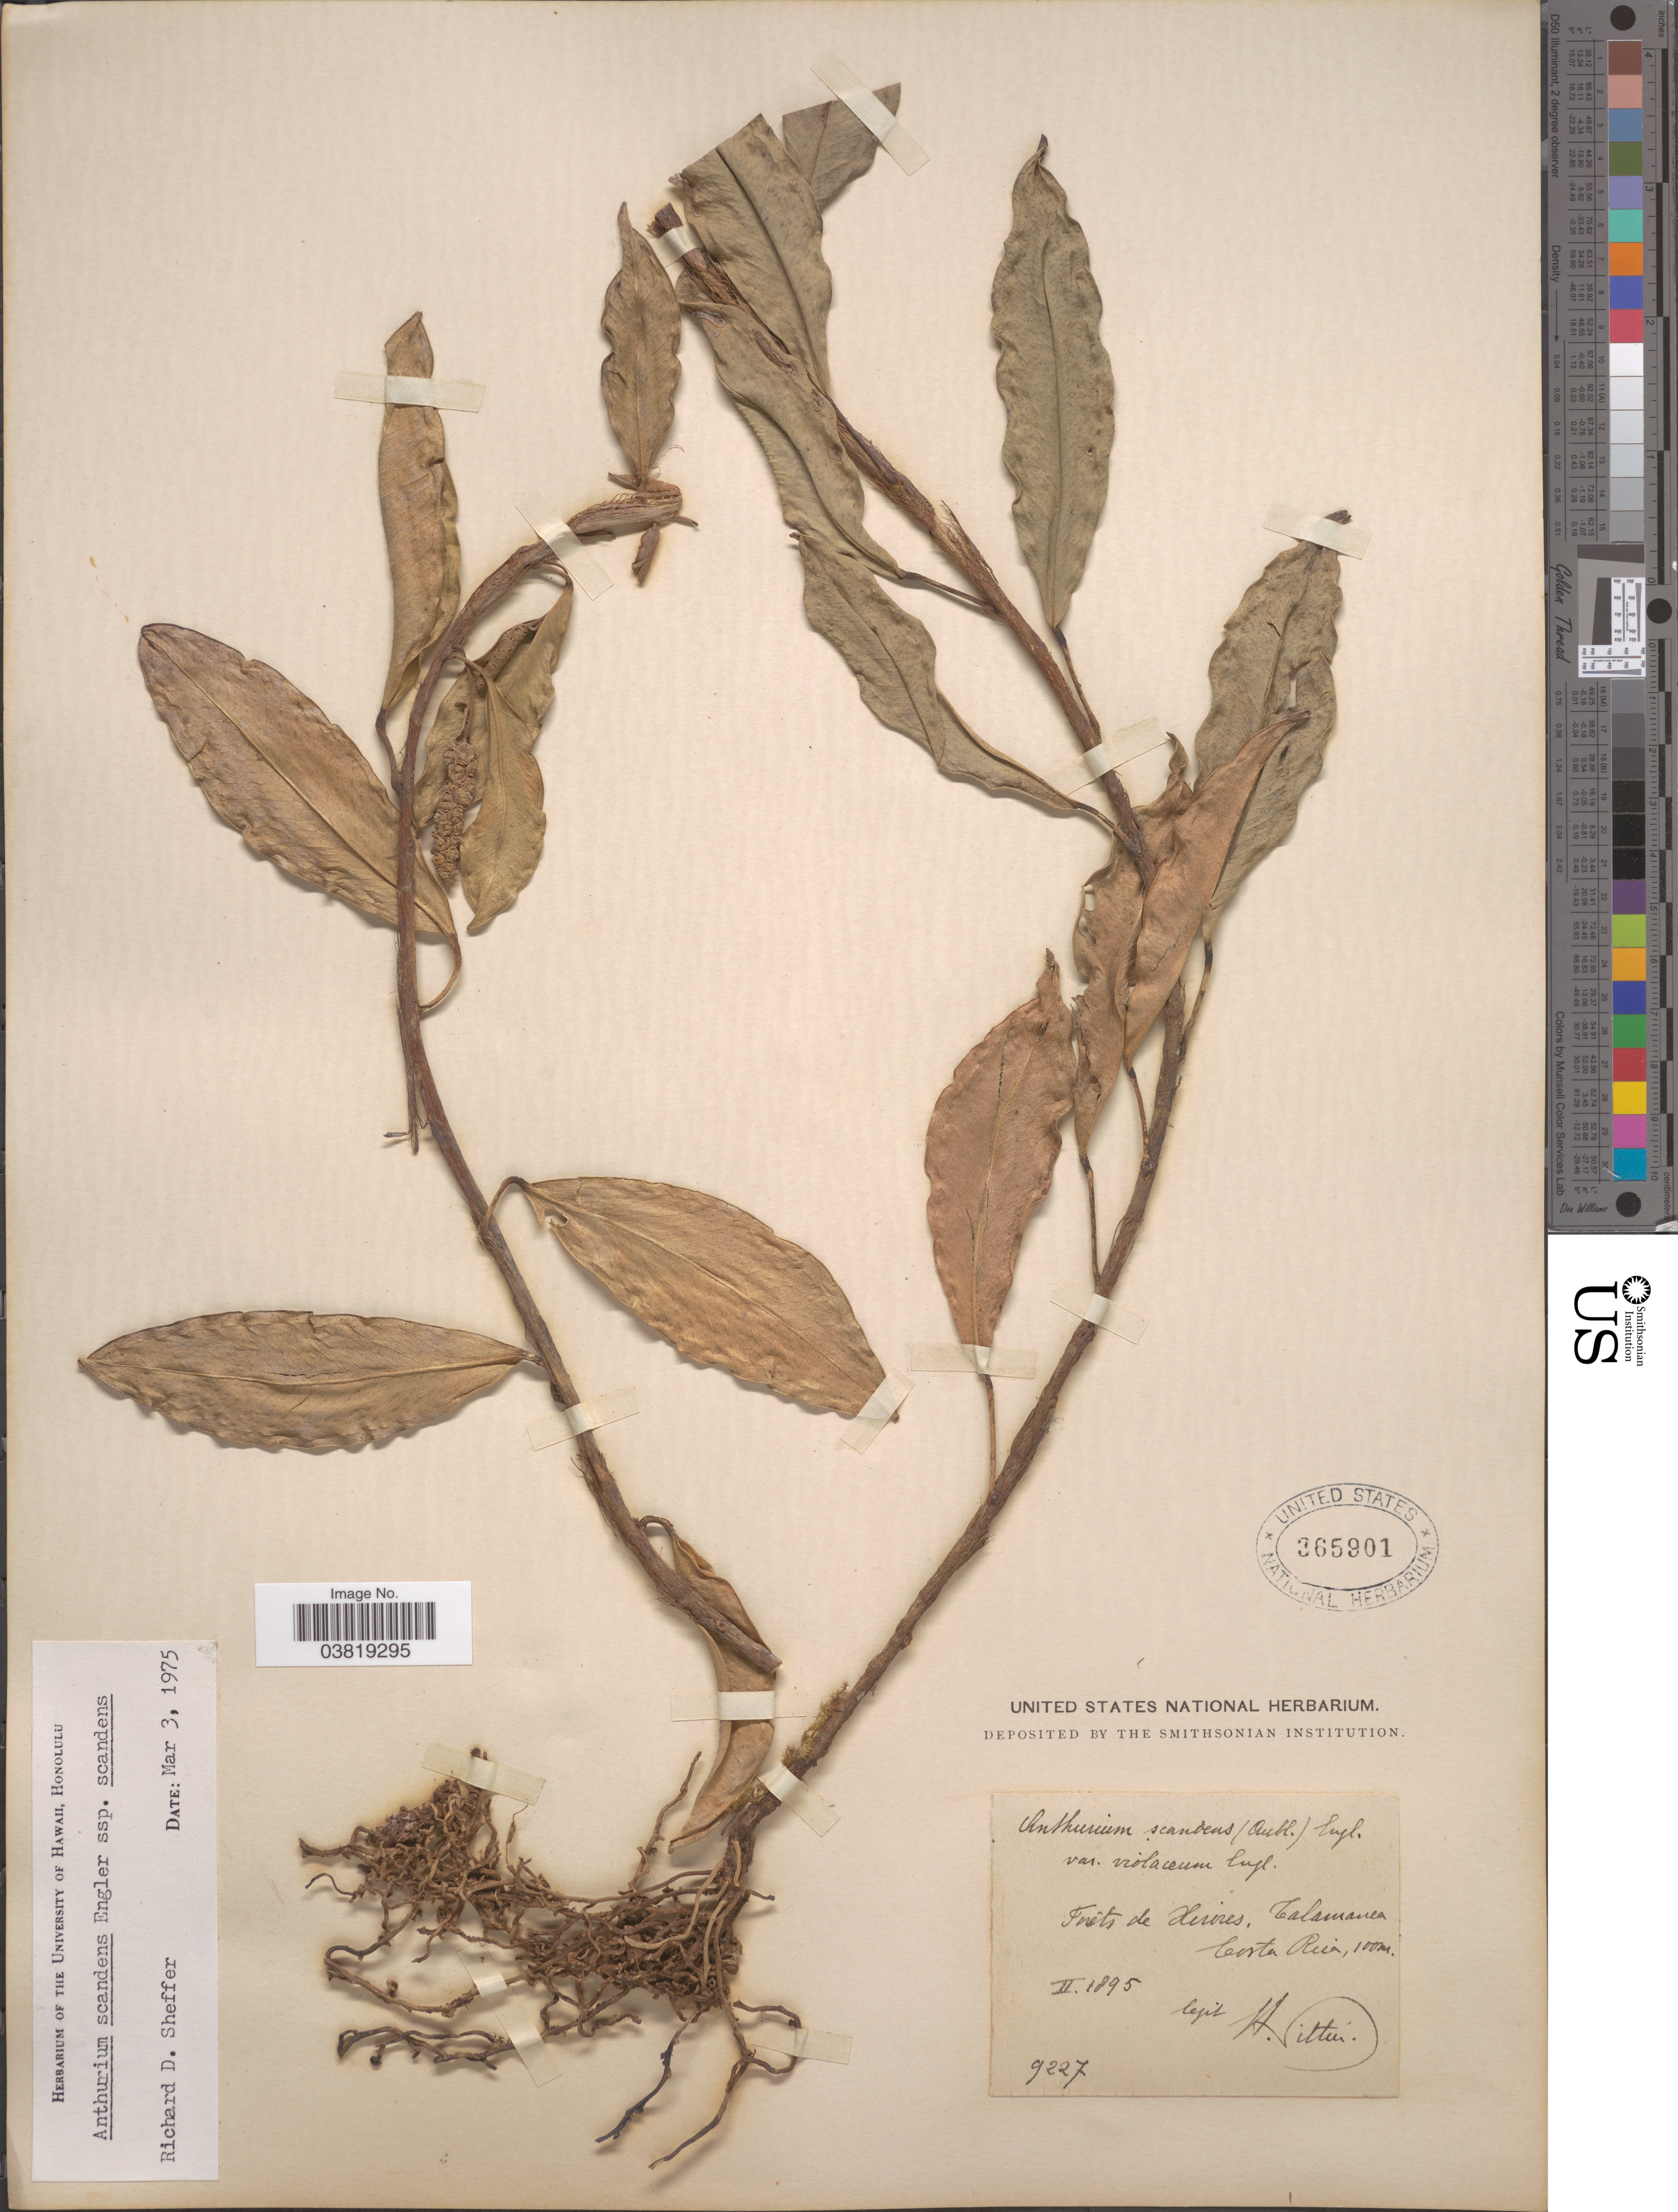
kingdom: Plantae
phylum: Tracheophyta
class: Liliopsida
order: Alismatales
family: Araceae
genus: Anthurium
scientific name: Anthurium scandens var. scandens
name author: (Aubl.) Engl.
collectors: H. F. Pittier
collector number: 9227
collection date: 1895-02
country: Costa Rica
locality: Forêts de Hirores, Talamanca.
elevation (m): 100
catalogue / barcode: US 365901